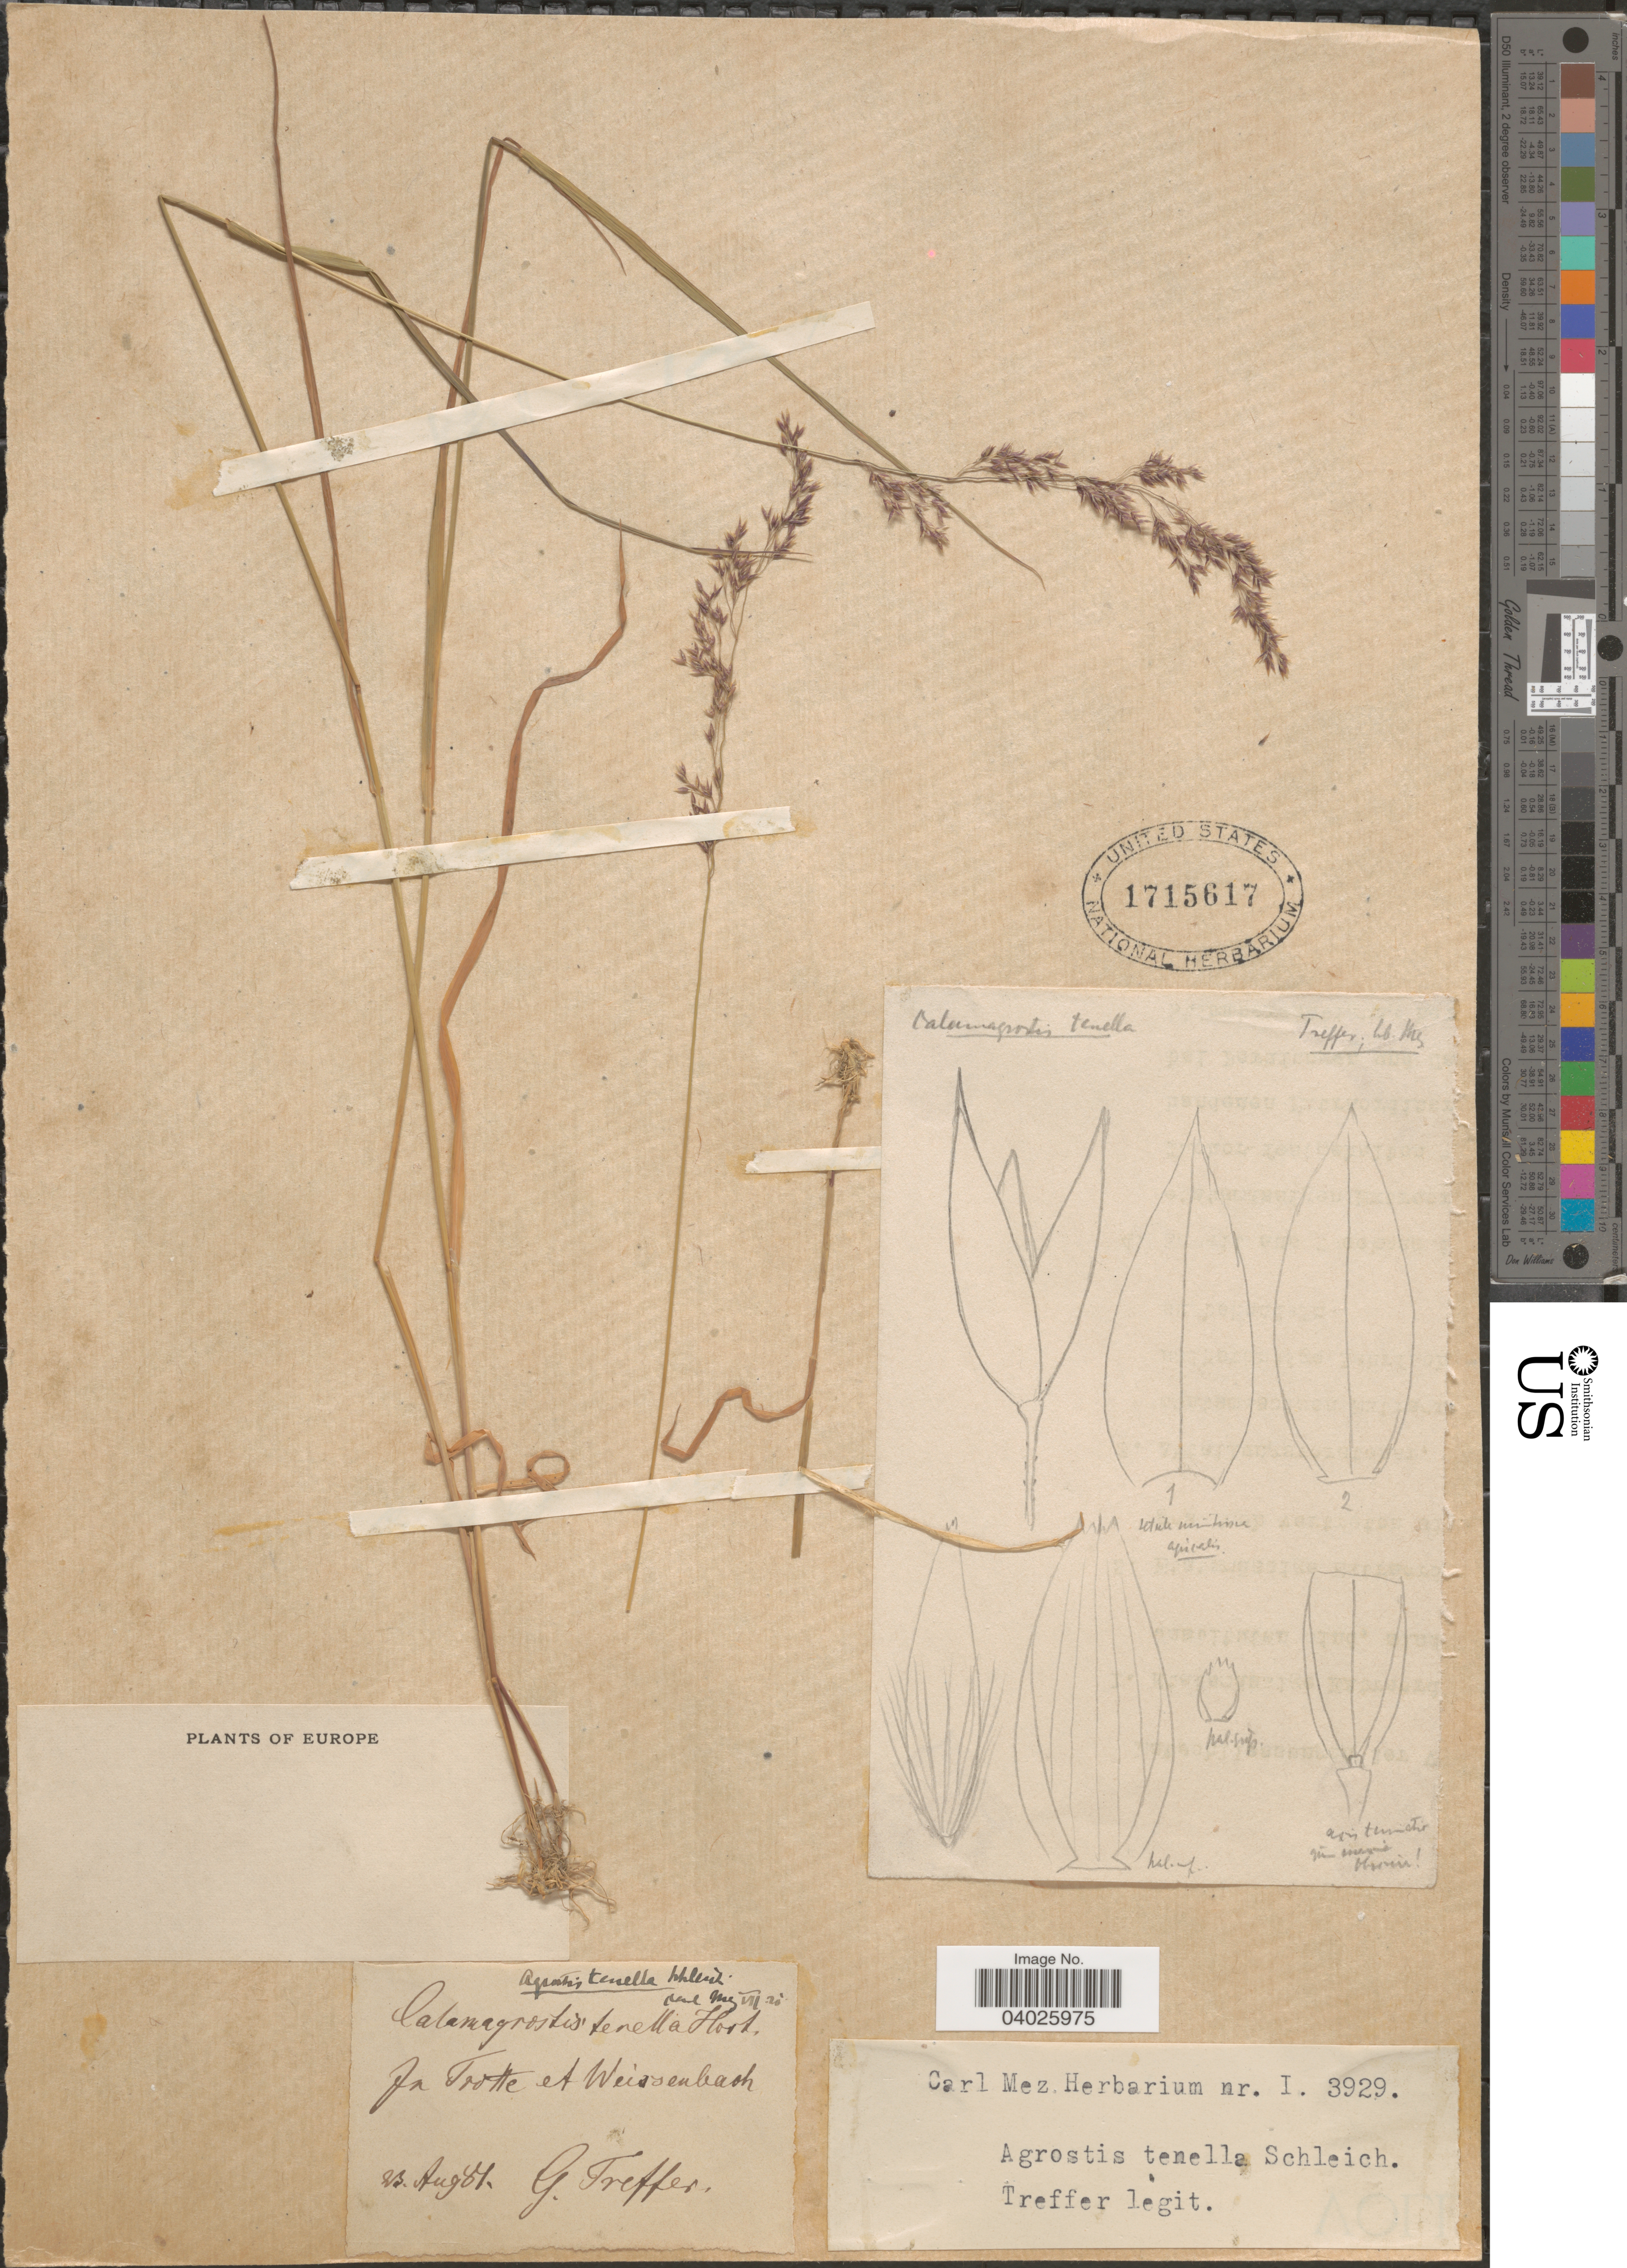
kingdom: Plantae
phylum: Tracheophyta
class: Liliopsida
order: Poales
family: Poaceae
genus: Agrostis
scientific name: Agrostis sp.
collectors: G. Treffer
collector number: I3929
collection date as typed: Transcribed d/m/y: 23/8/87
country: Austria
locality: Europe. In Trotte et Weissenbach.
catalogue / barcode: US 1715617